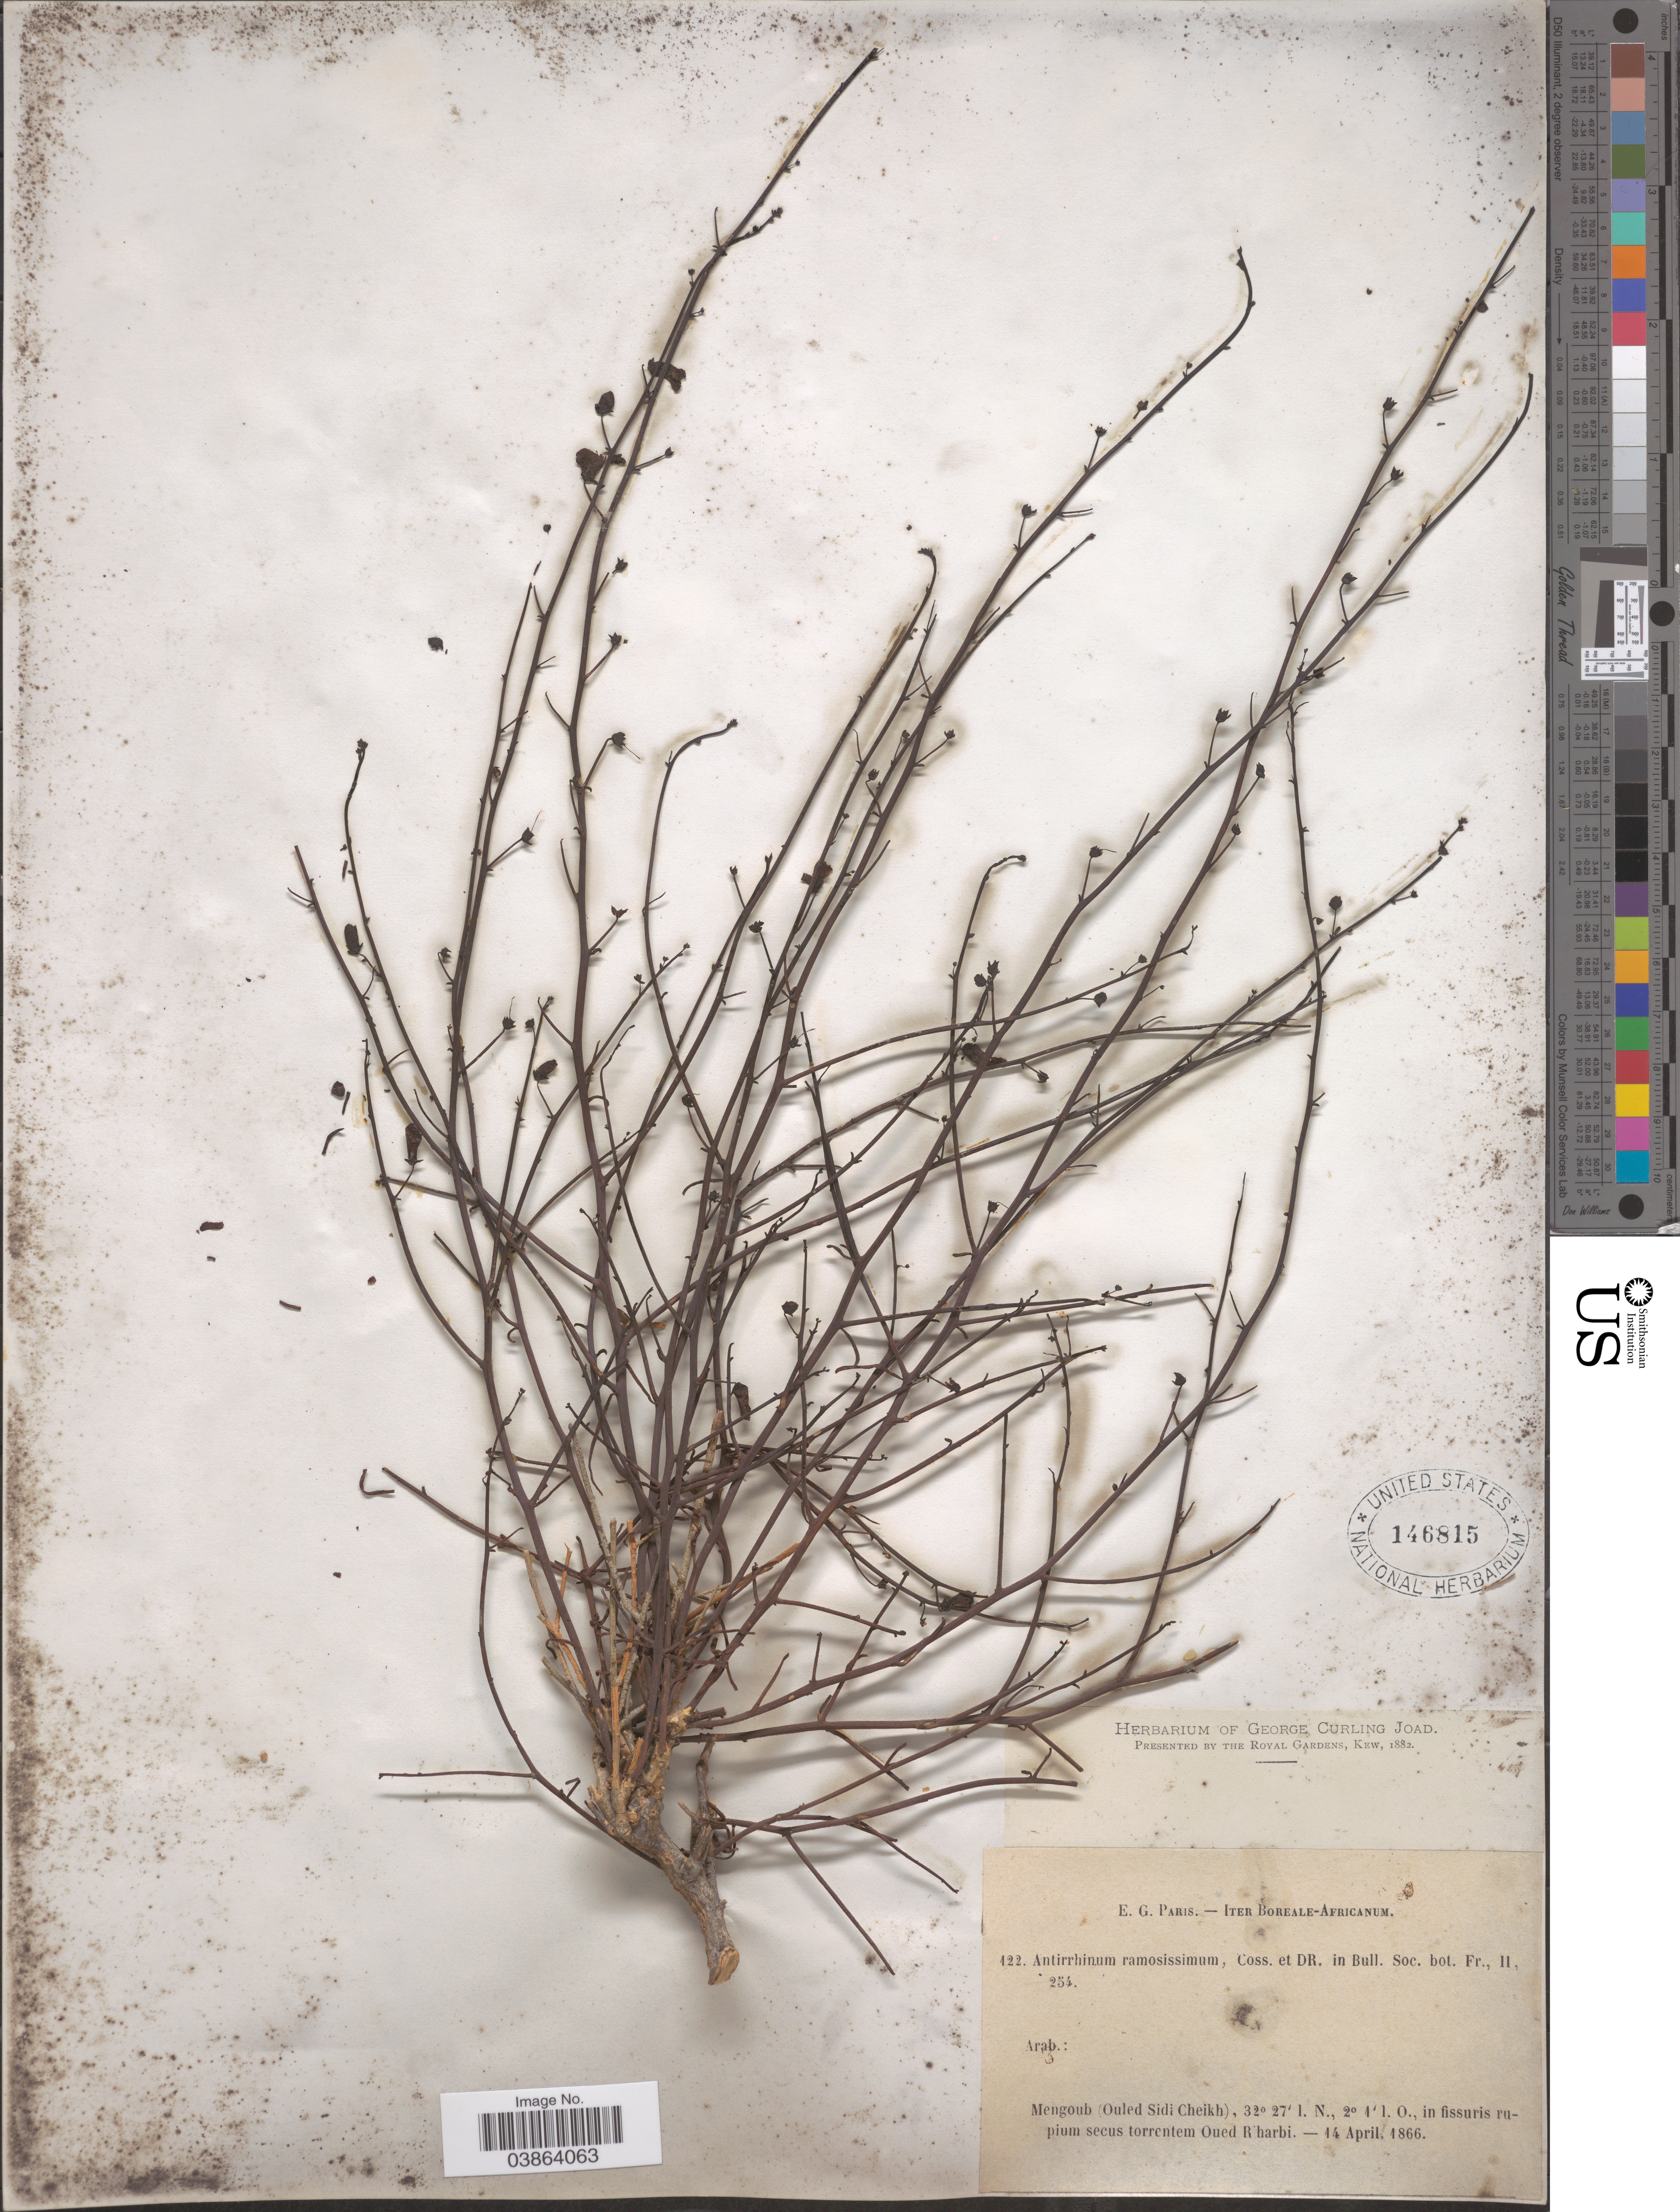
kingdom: Plantae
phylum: Tracheophyta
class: Magnoliopsida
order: Lamiales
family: Plantaginaceae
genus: Antirrhinum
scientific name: Antirrhinum ramosissimum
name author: Coss. & Durieu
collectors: Paris, E.G.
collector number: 122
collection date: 1866-04-14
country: Morocco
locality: Boreale-Africanum. Mengoub (Ouled Sidi Cheikh), in fissuris rupium secus torrentem Oued R'harbi.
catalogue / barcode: US 146815